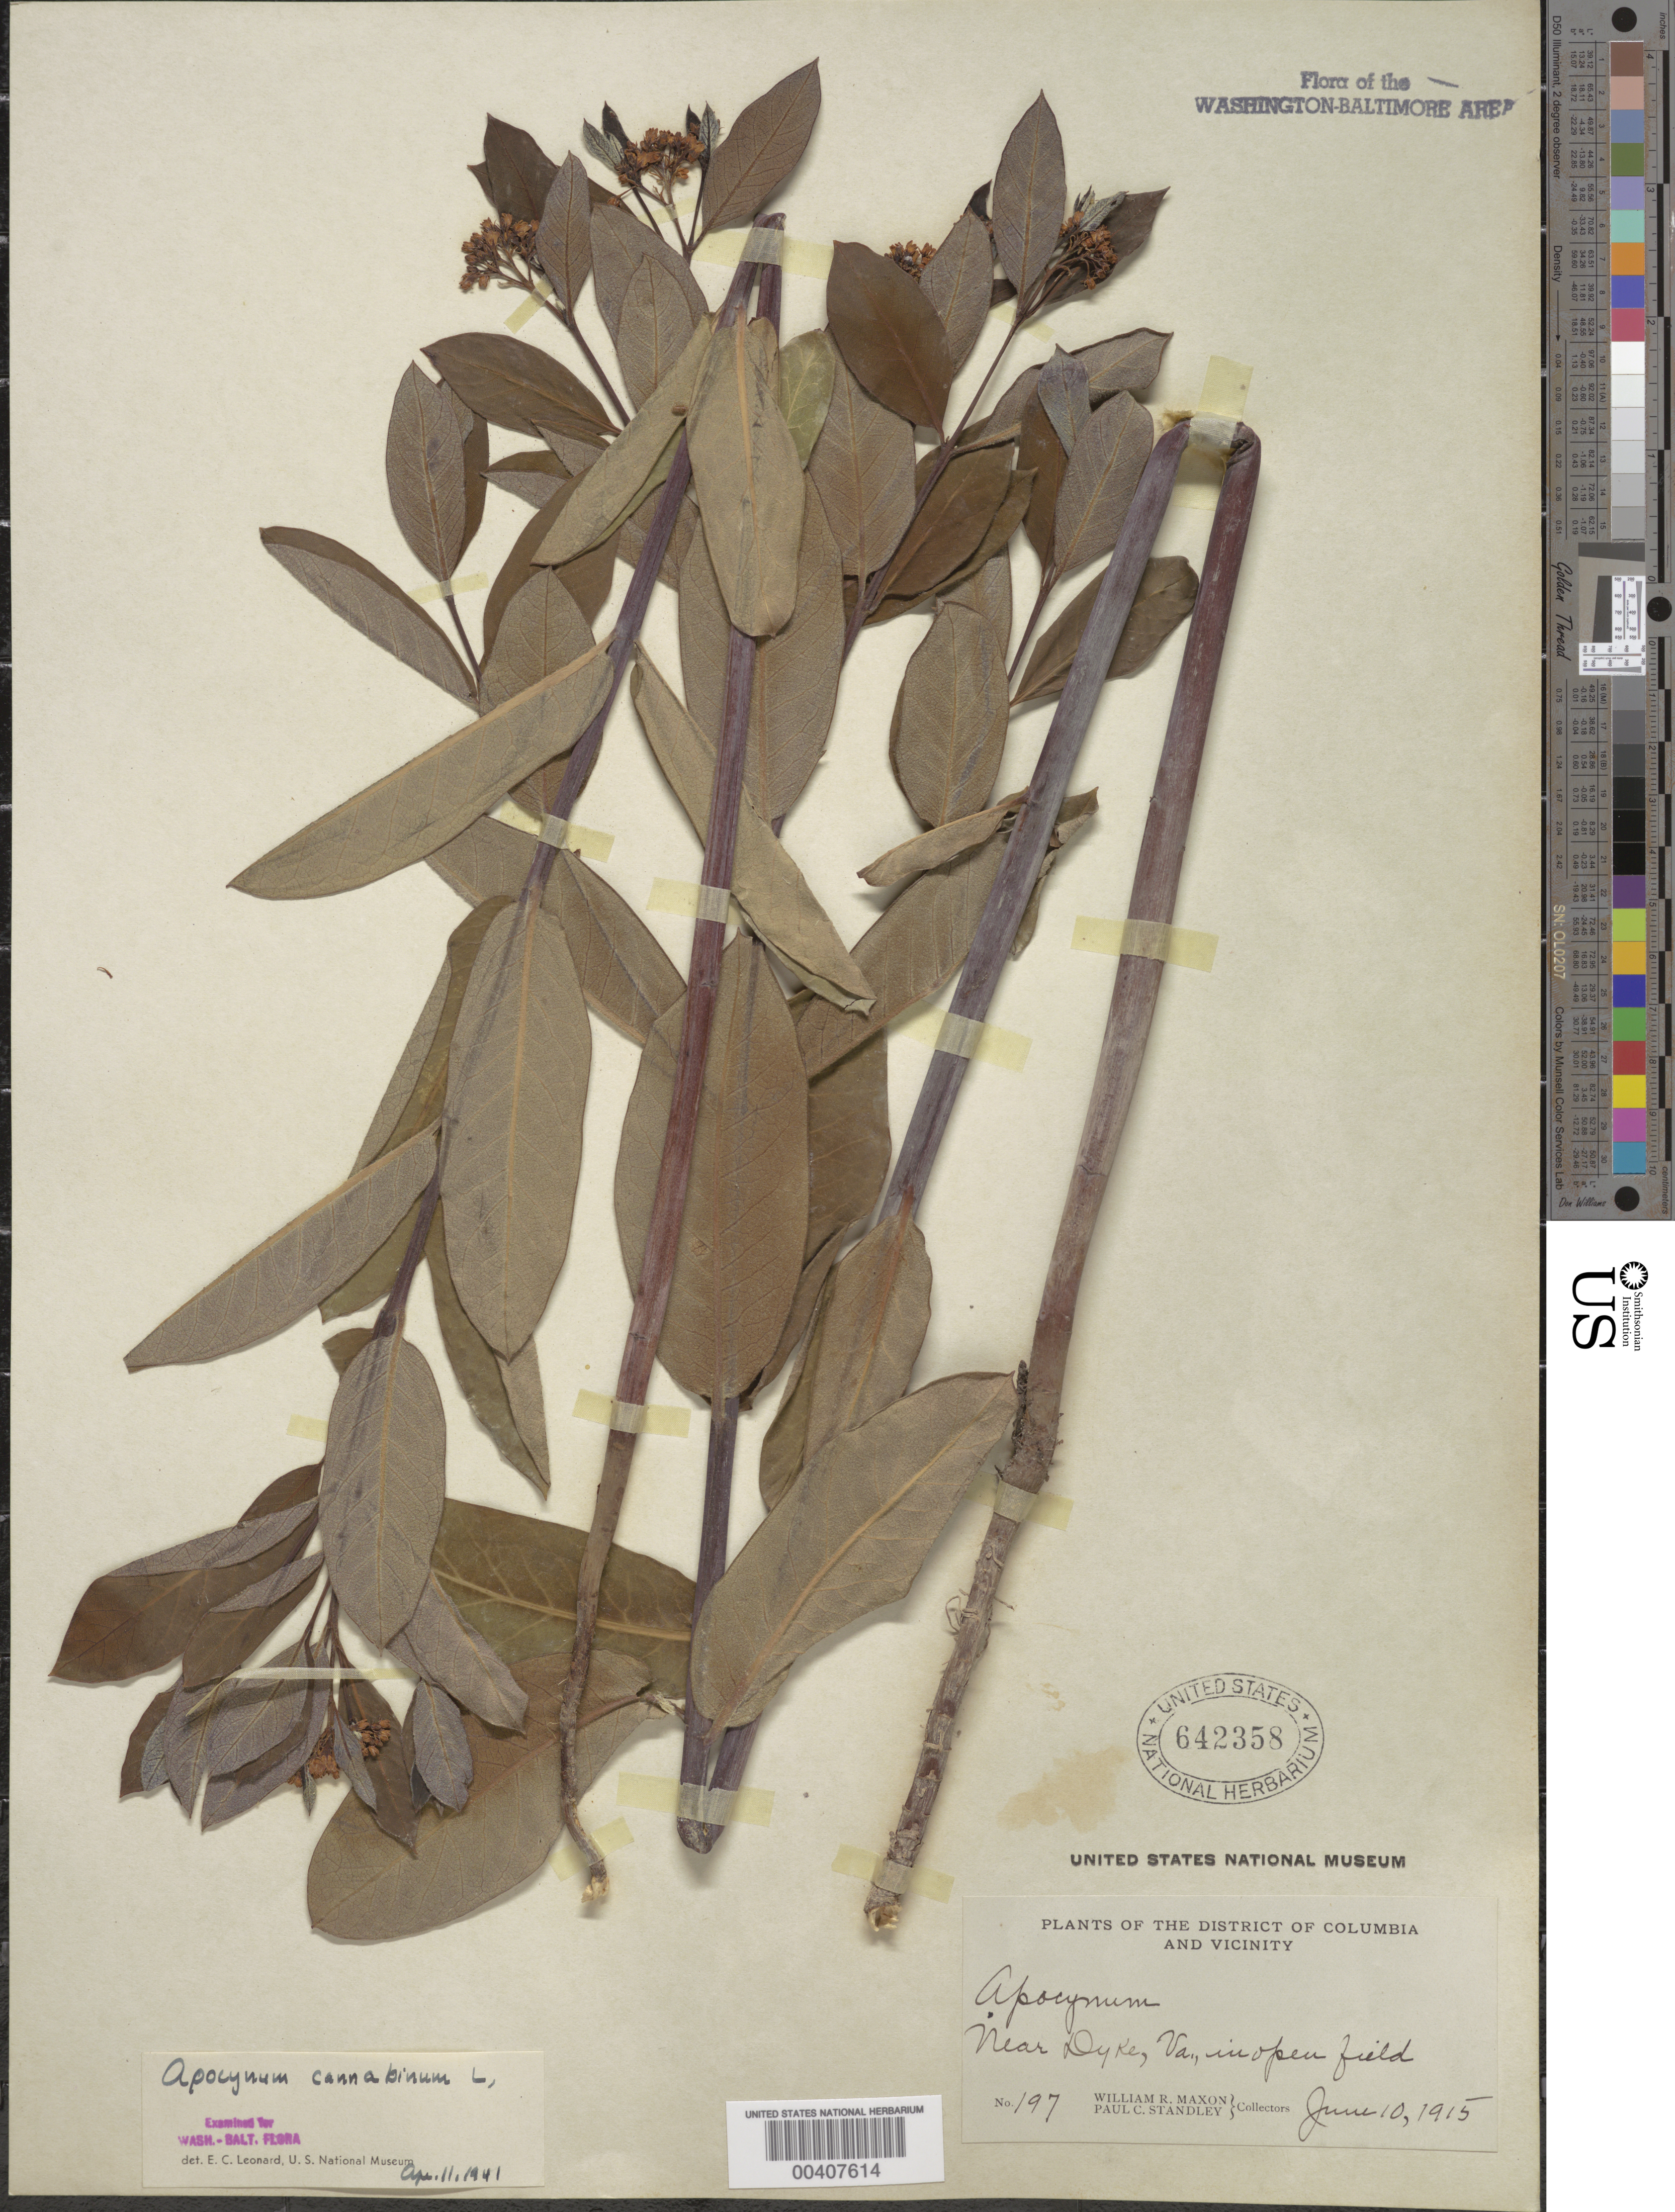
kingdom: Plantae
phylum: Tracheophyta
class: Magnoliopsida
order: Gentianales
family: Apocynaceae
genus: Apocynum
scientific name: Apocynum cannabinum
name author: L.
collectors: W. R. Maxon & P. C. Standley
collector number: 197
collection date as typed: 10 Jun 1915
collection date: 1915-06-10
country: United States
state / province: Virginia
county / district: Fairfax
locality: Near Dyke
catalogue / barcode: US 642358